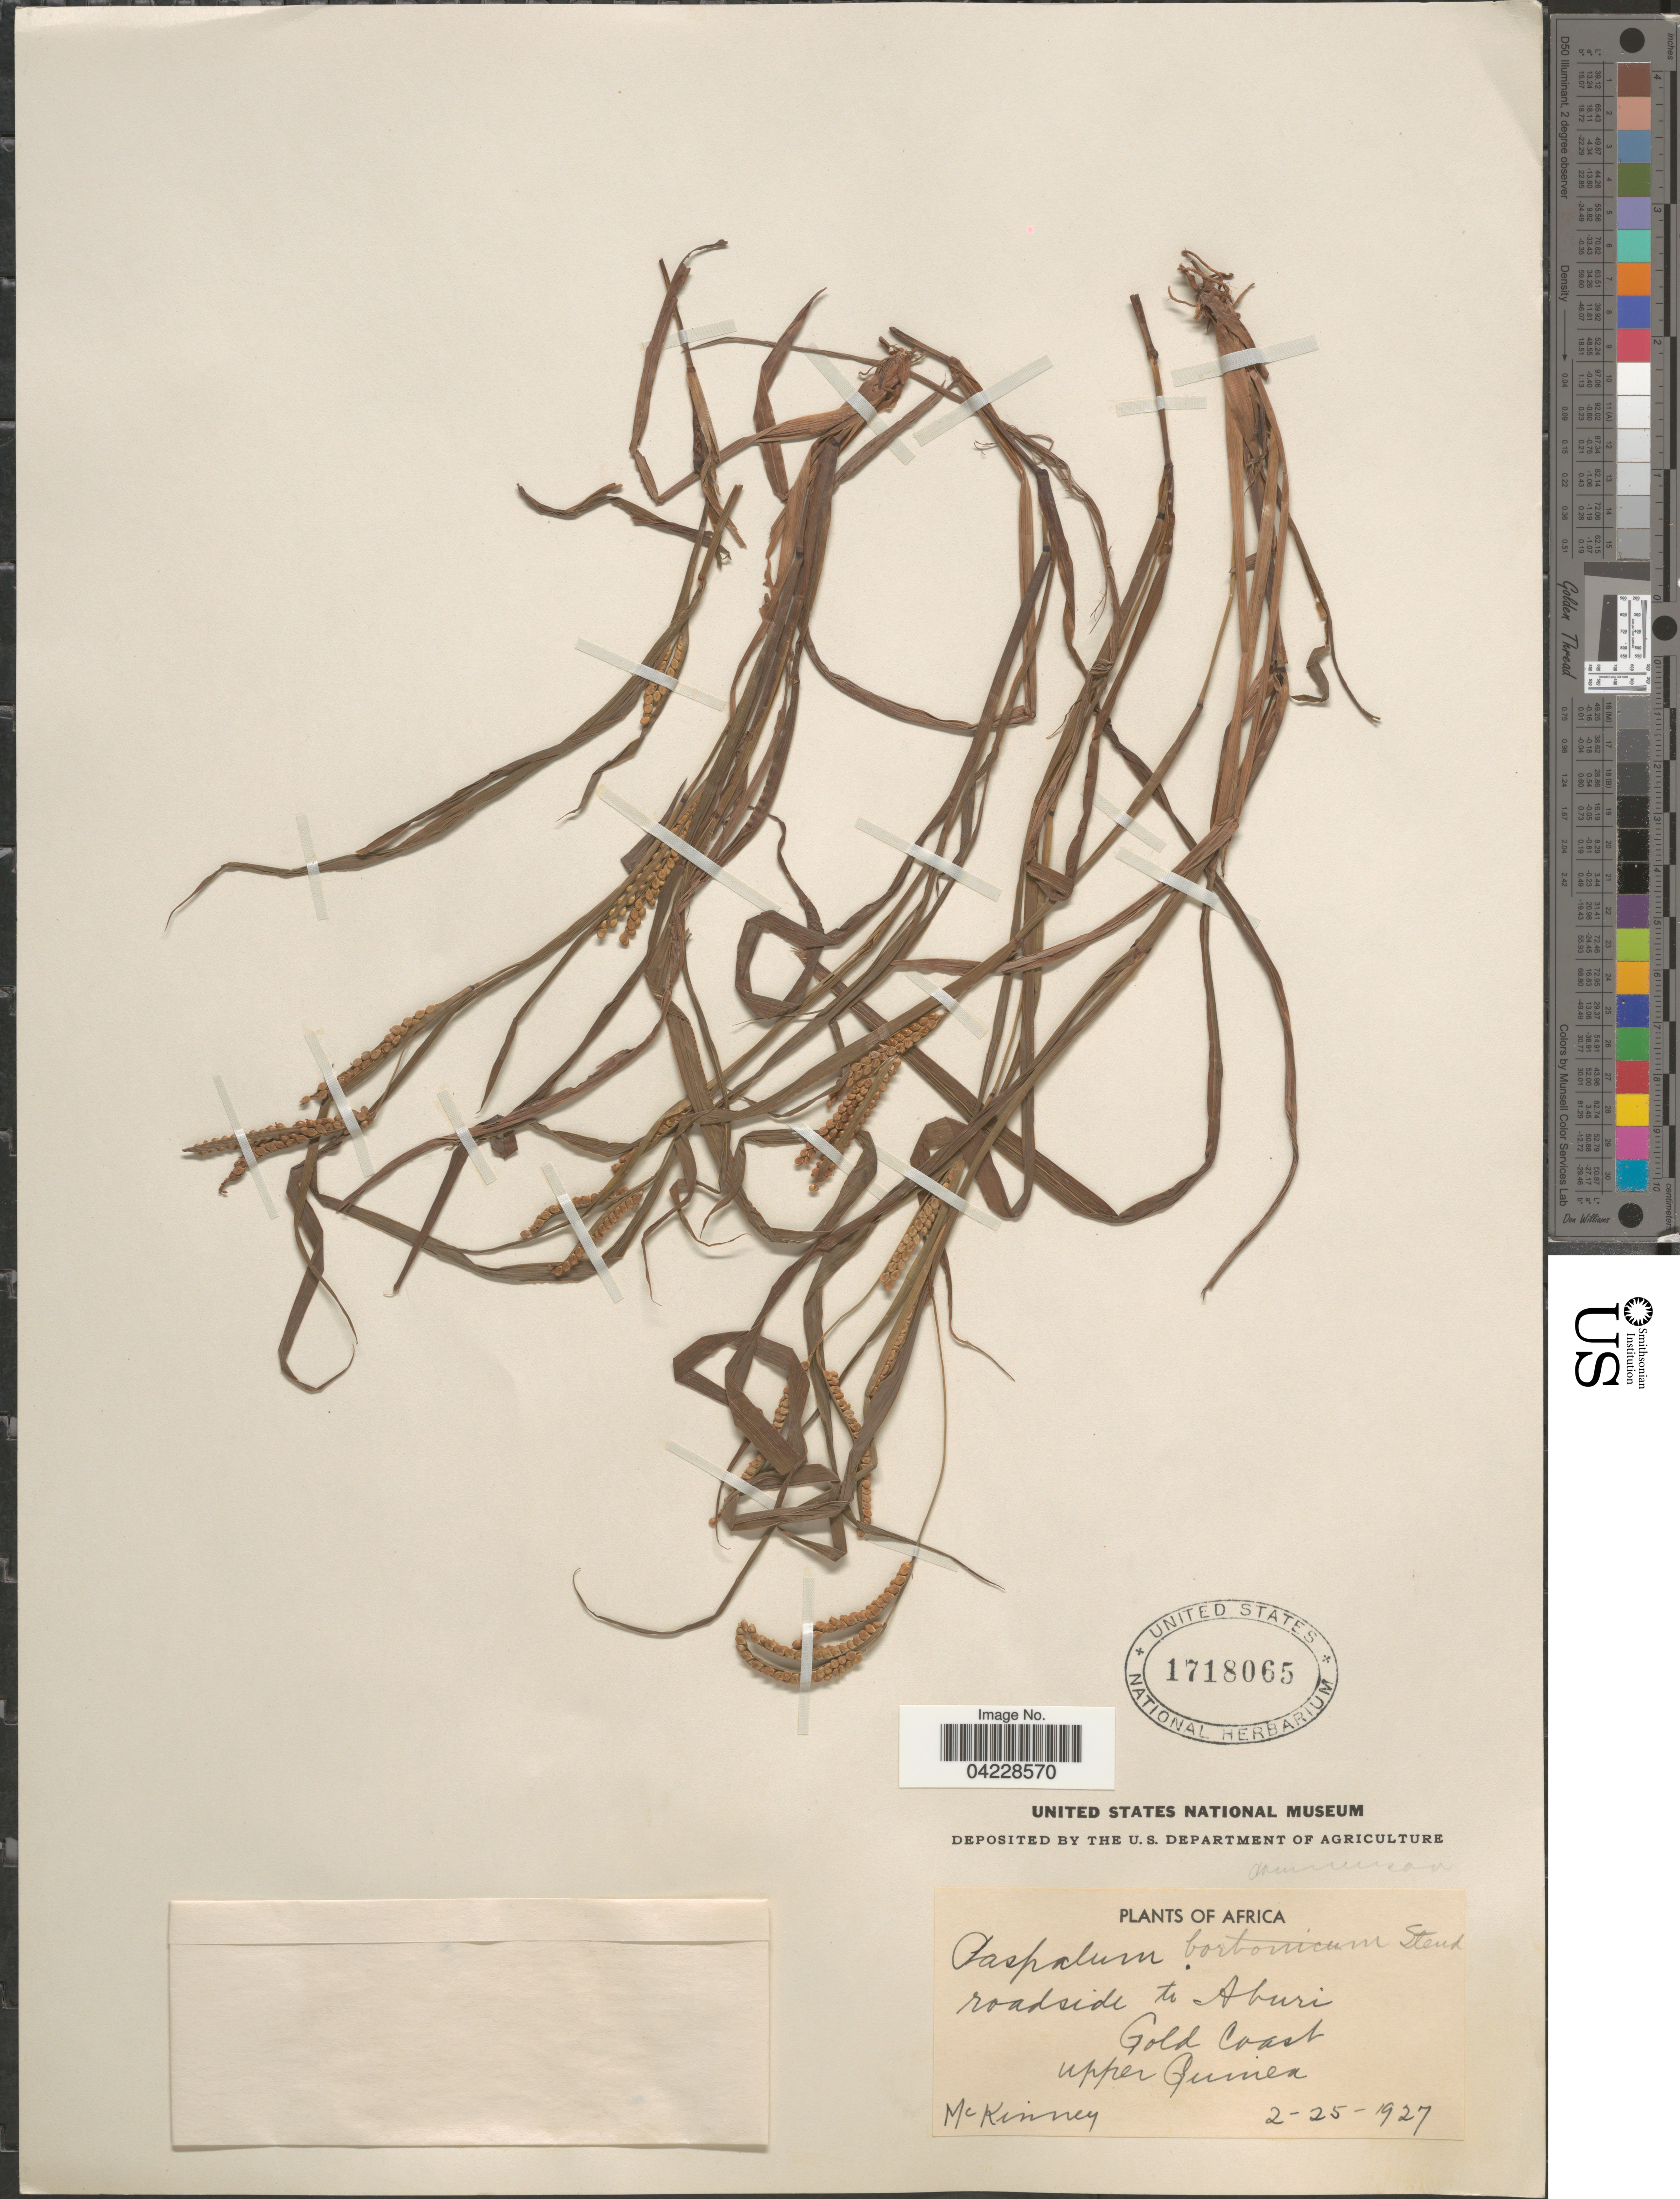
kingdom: Plantae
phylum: Tracheophyta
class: Liliopsida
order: Poales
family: Poaceae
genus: Paspalum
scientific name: Paspalum scrobiculatum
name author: L.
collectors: McKinney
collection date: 1927-02-25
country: Ghana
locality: Roadside to Aburi. Gold Coast upper Guinea.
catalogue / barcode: US 1718065